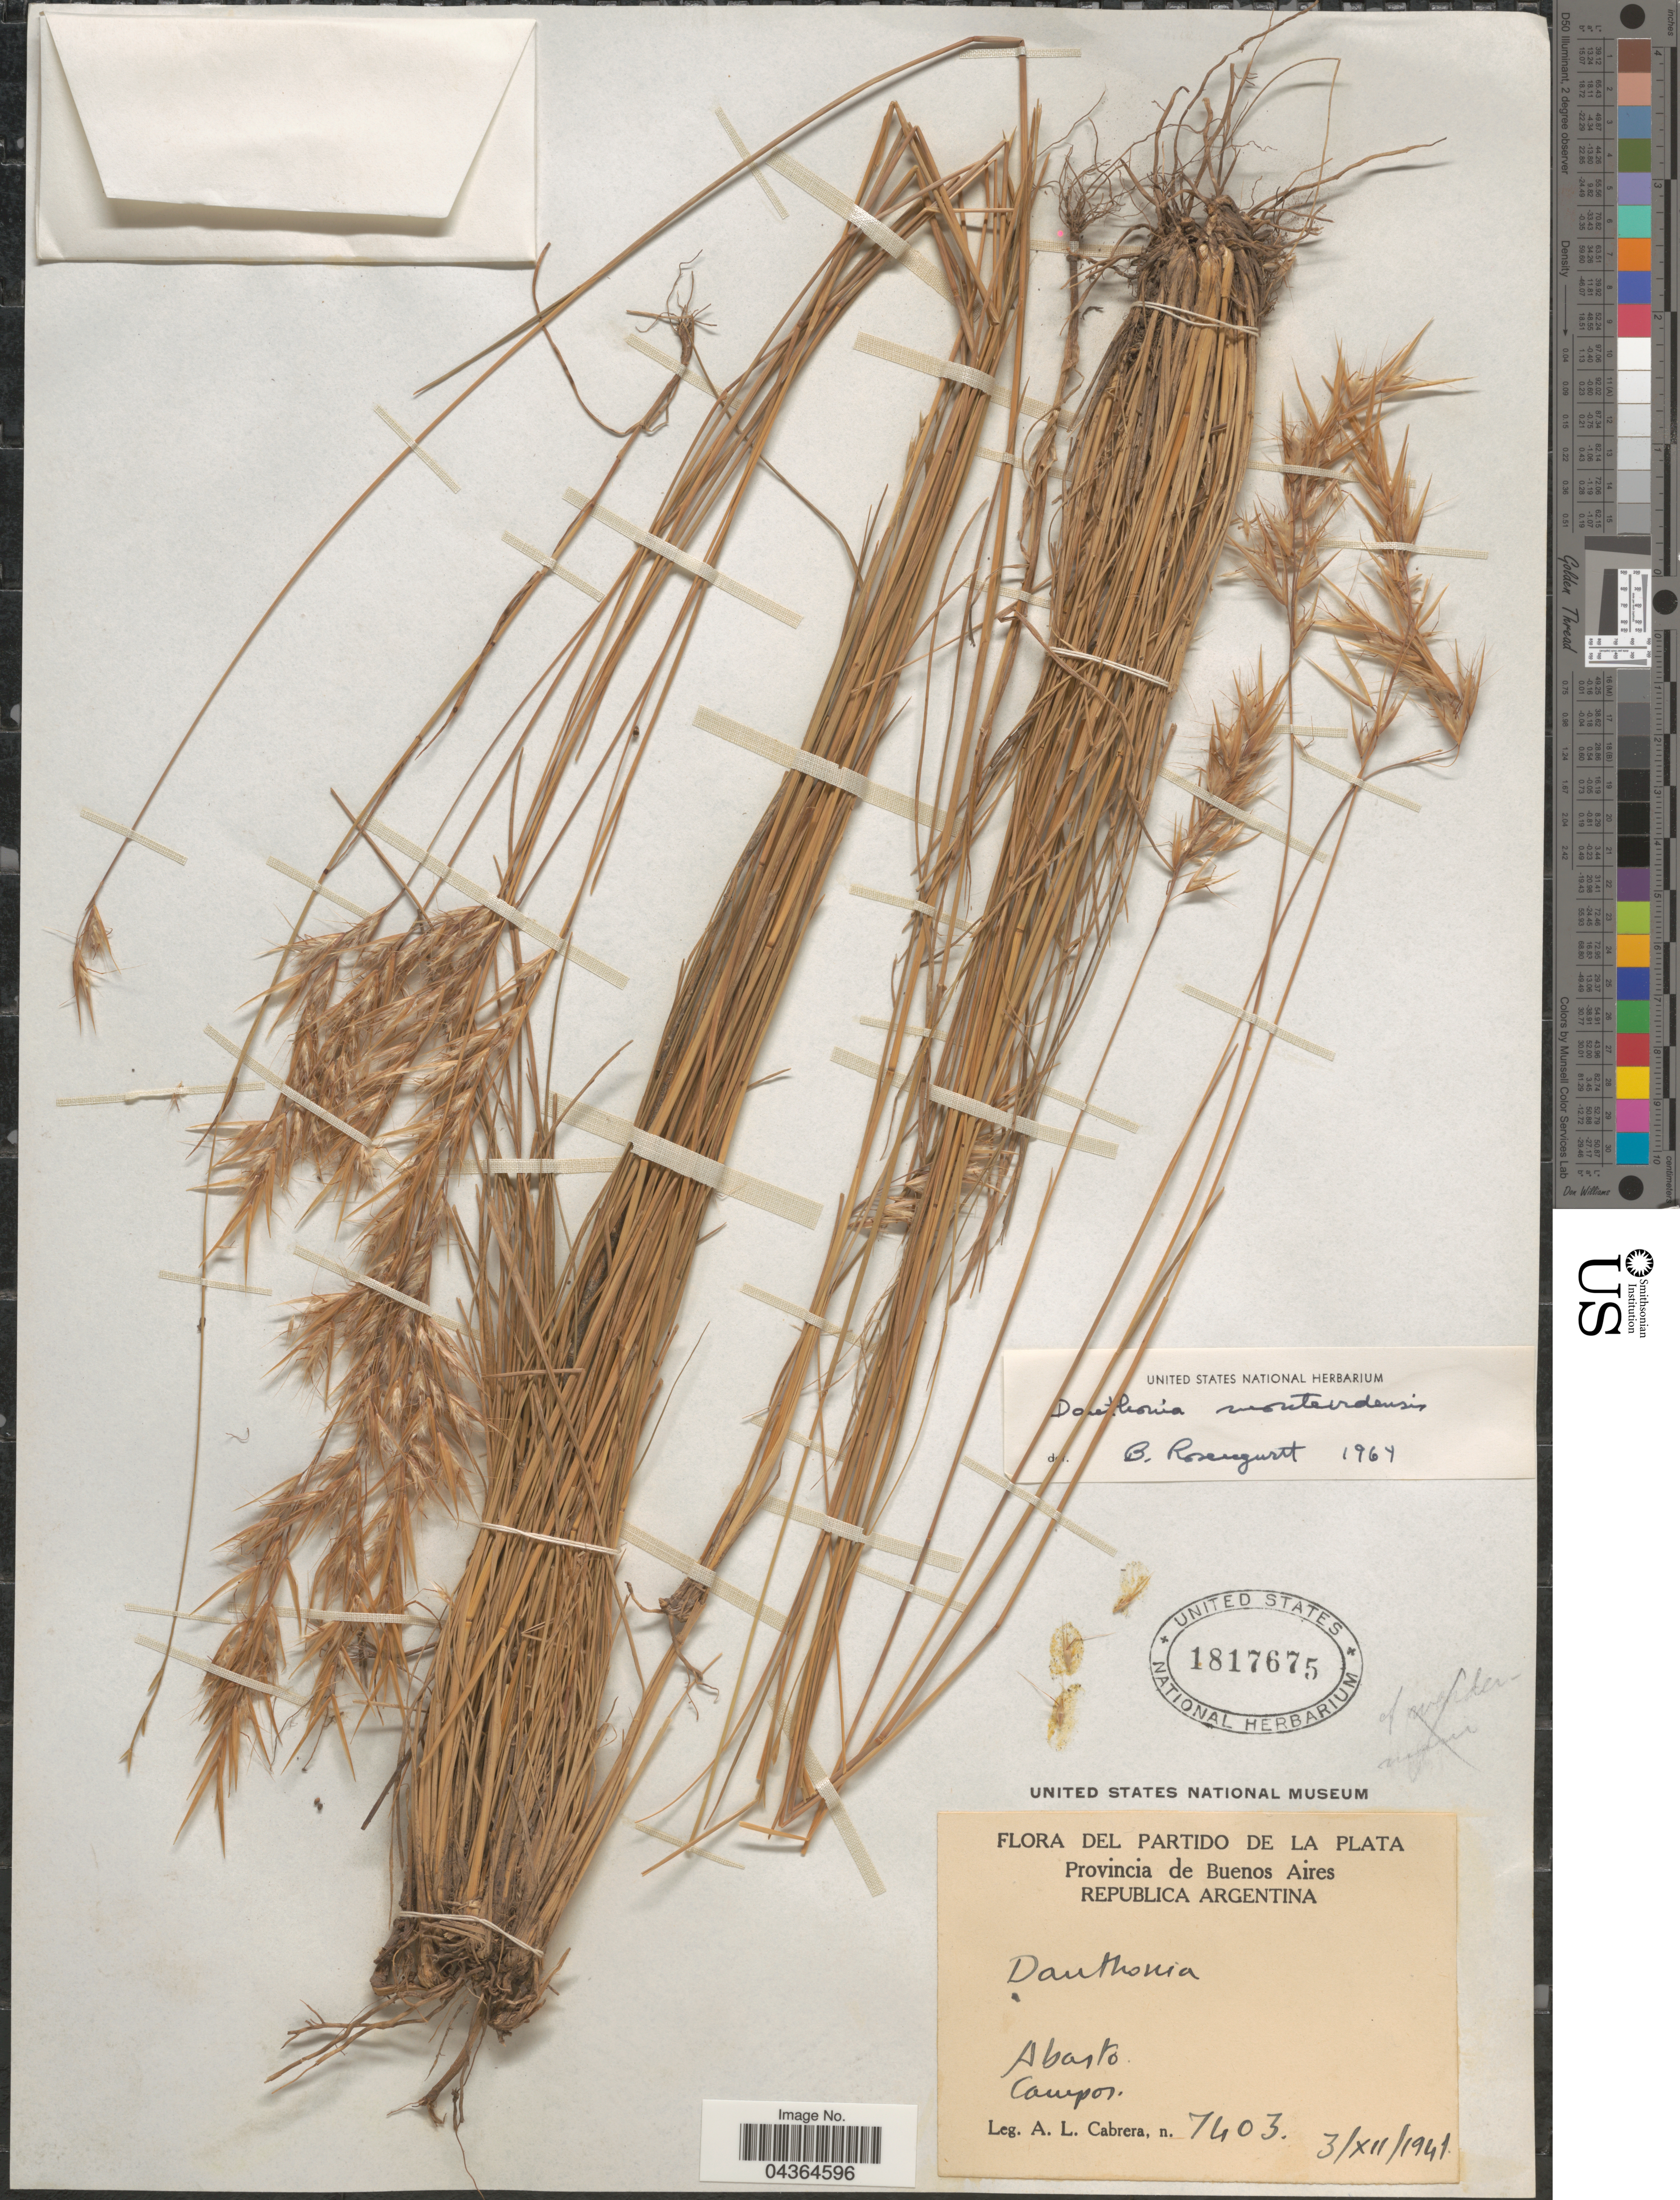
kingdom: Plantae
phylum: Tracheophyta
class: Liliopsida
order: Poales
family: Poaceae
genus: Danthonia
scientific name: Danthonia montevidensis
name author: (Hack.) Arechav.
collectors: A. L. Cabrera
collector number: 7403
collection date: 1941-12-03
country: Argentina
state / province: Buenos Aires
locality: Partido de La Plata. Republica Argentina. Abasto. Campos.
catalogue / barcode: US 1817675